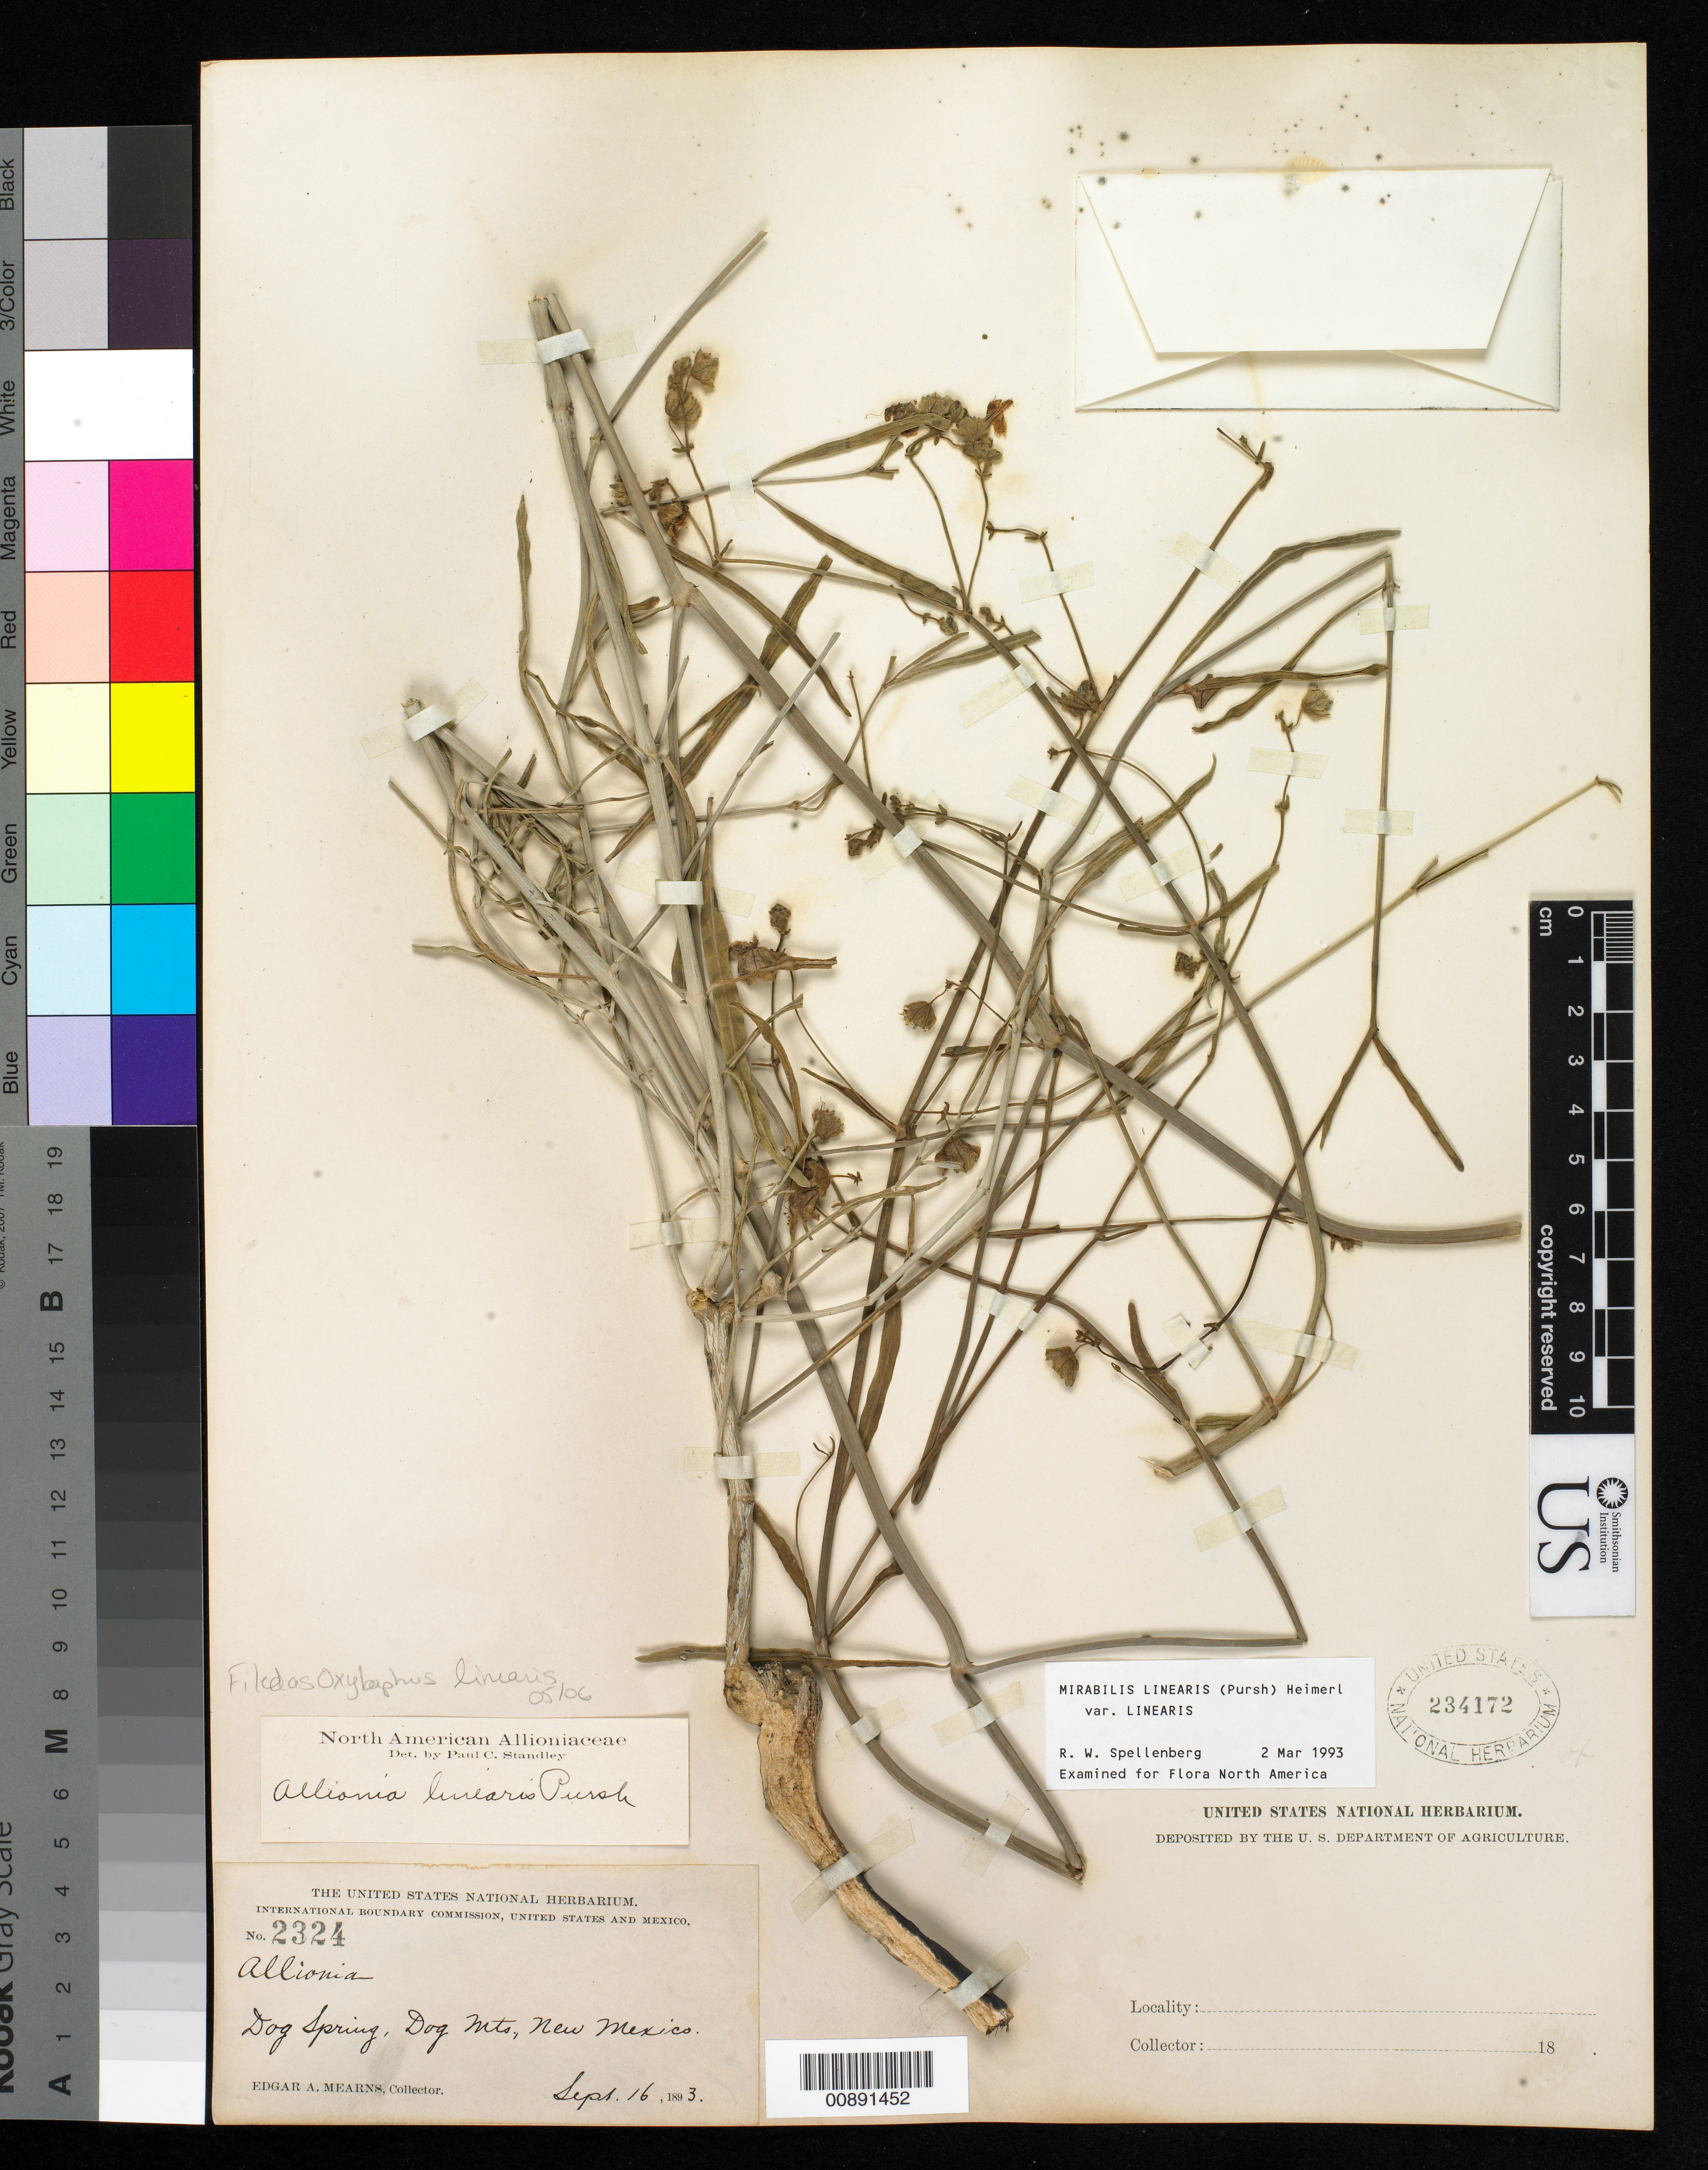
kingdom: Plantae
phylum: Tracheophyta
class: Magnoliopsida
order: Caryophyllales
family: Nyctaginaceae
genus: Oxybaphus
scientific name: Oxybaphus linearis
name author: (Pursh) B.L. Rob.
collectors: E. A. Mearns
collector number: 2324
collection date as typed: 16 Sep 1893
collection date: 1893-09-16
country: United States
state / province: New Mexico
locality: Dog Spring, Dog Mts., New Mexico.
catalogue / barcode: US 234172